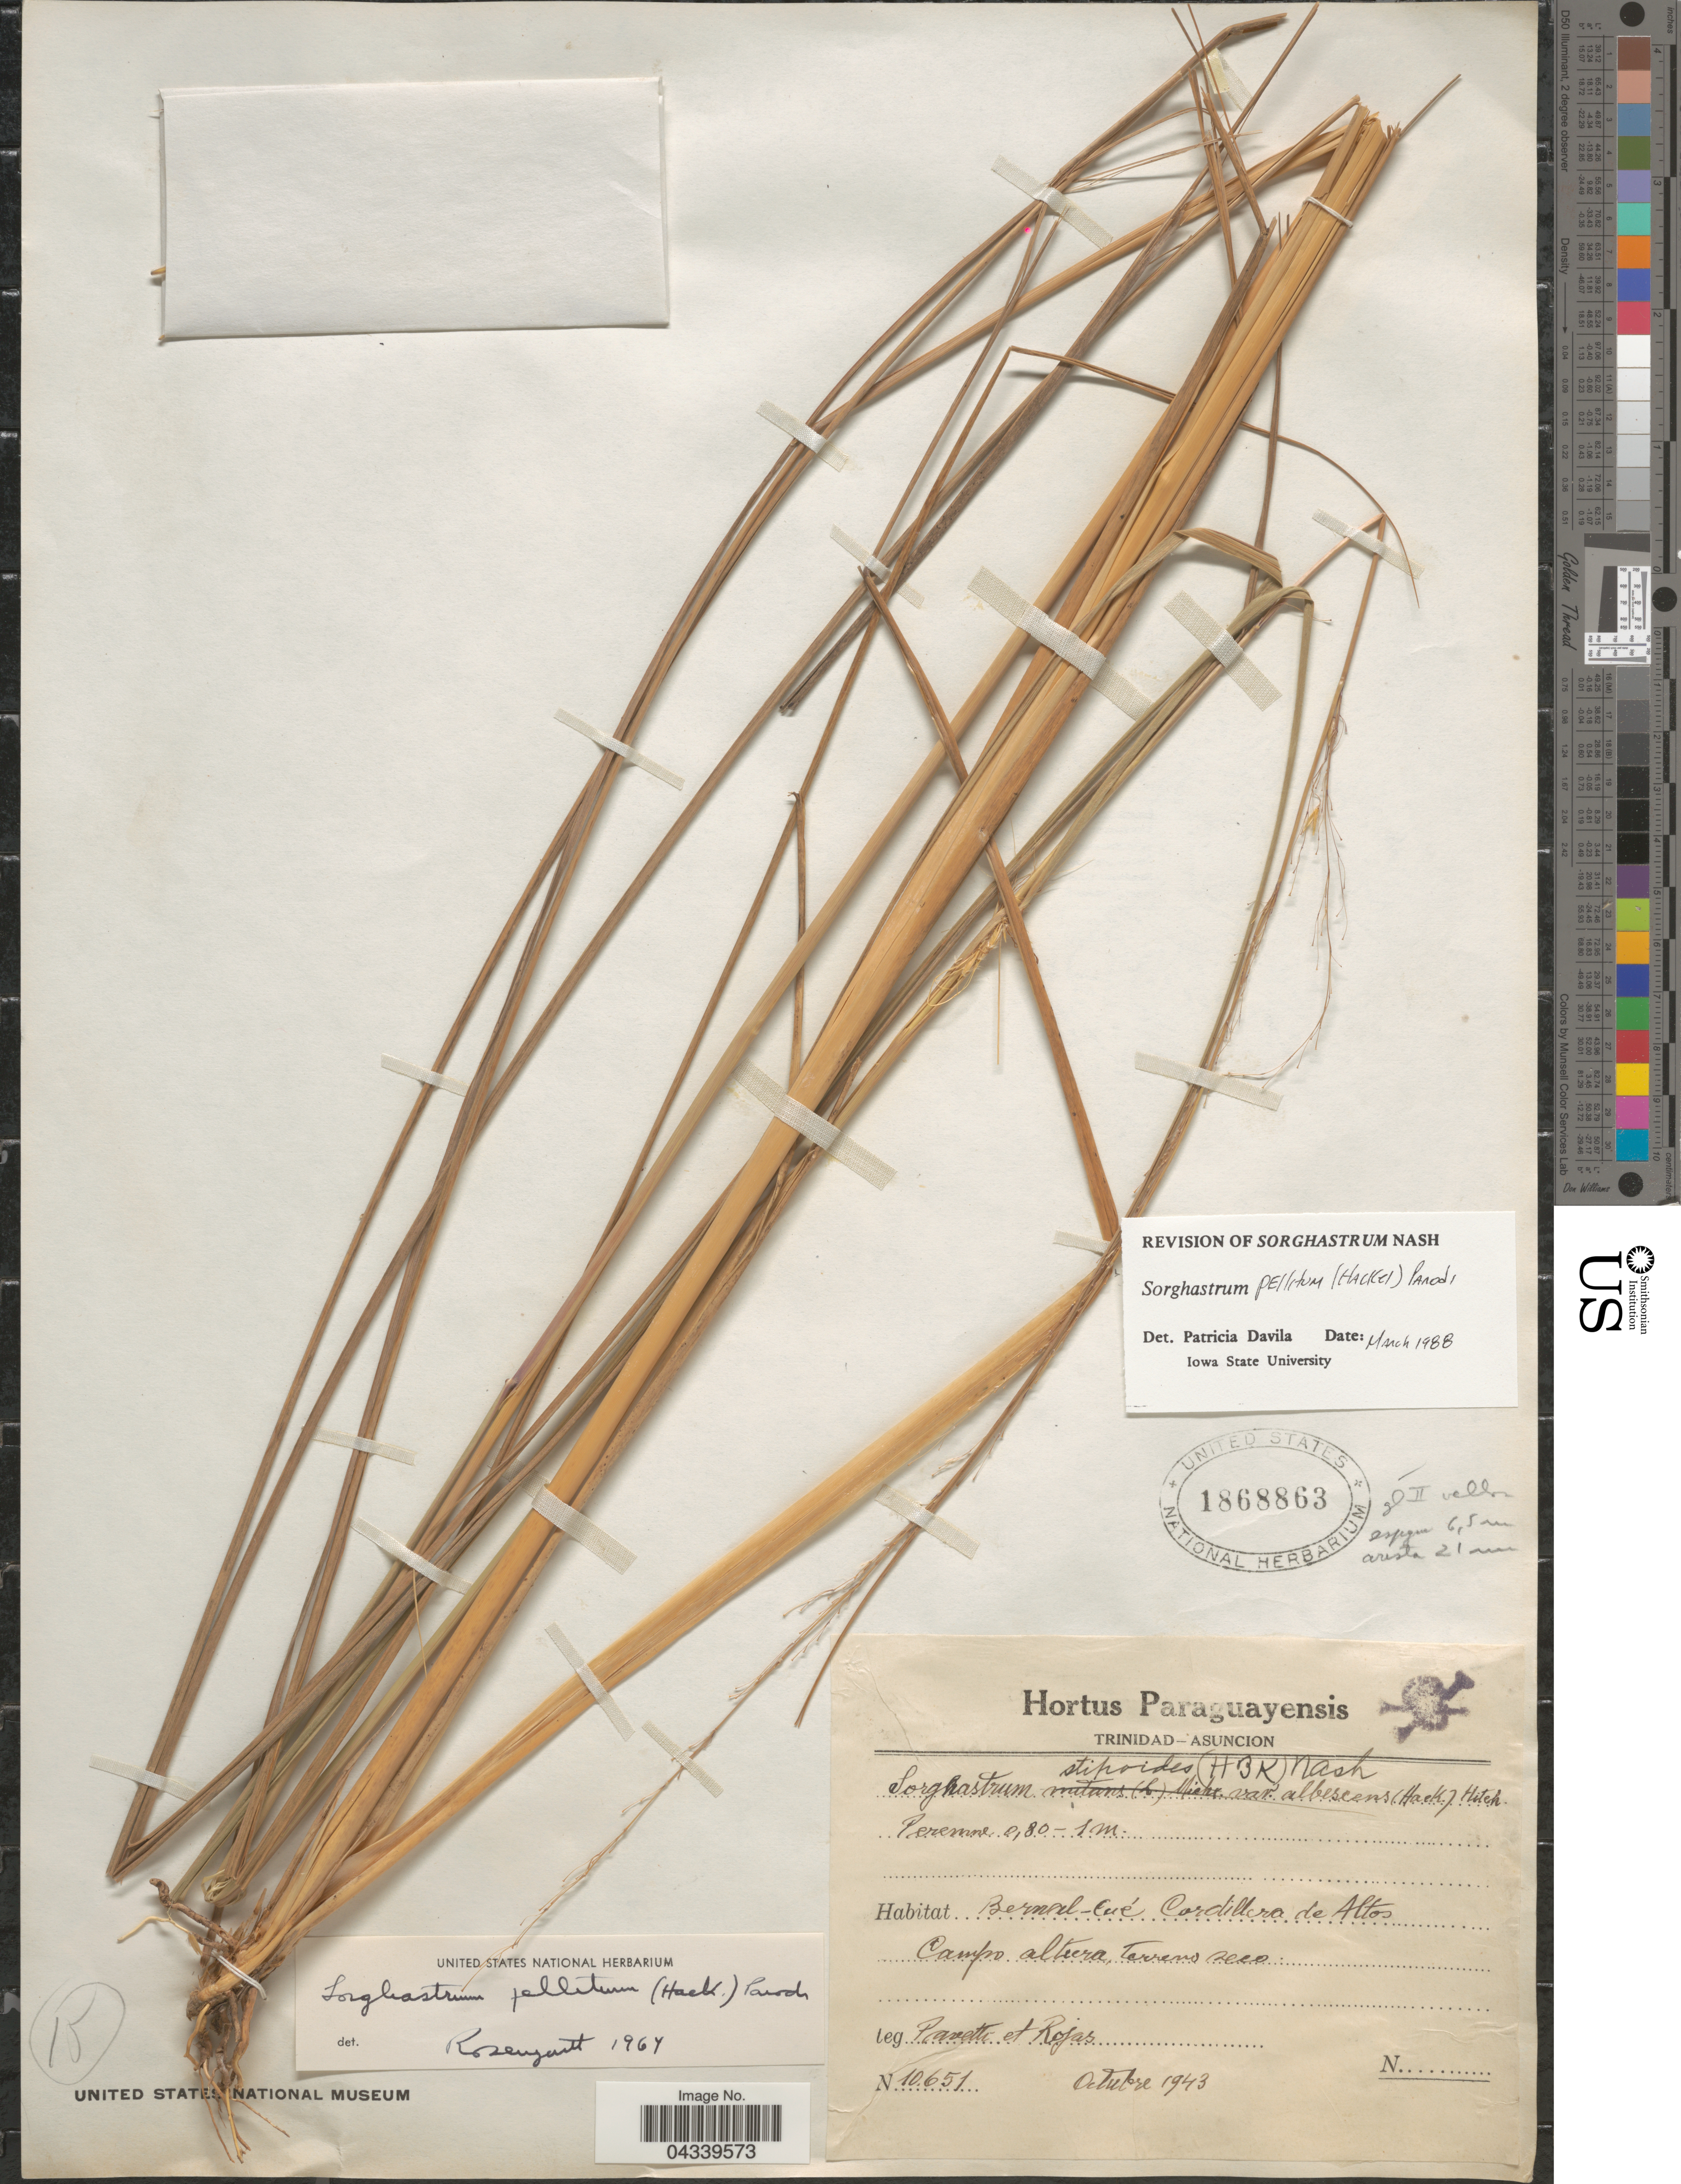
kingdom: Plantae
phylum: Tracheophyta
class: Liliopsida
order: Poales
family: Poaceae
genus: Sorghastrum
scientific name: Sorghastrum pellitum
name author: (Hack.) Parodi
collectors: -. Pavetti & Rojas, --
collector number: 10651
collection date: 1943-10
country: Paraguay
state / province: Cordillera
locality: Bermal-Cué Cordillera de Altos. Campo altura terreno seco.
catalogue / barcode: US 1868863